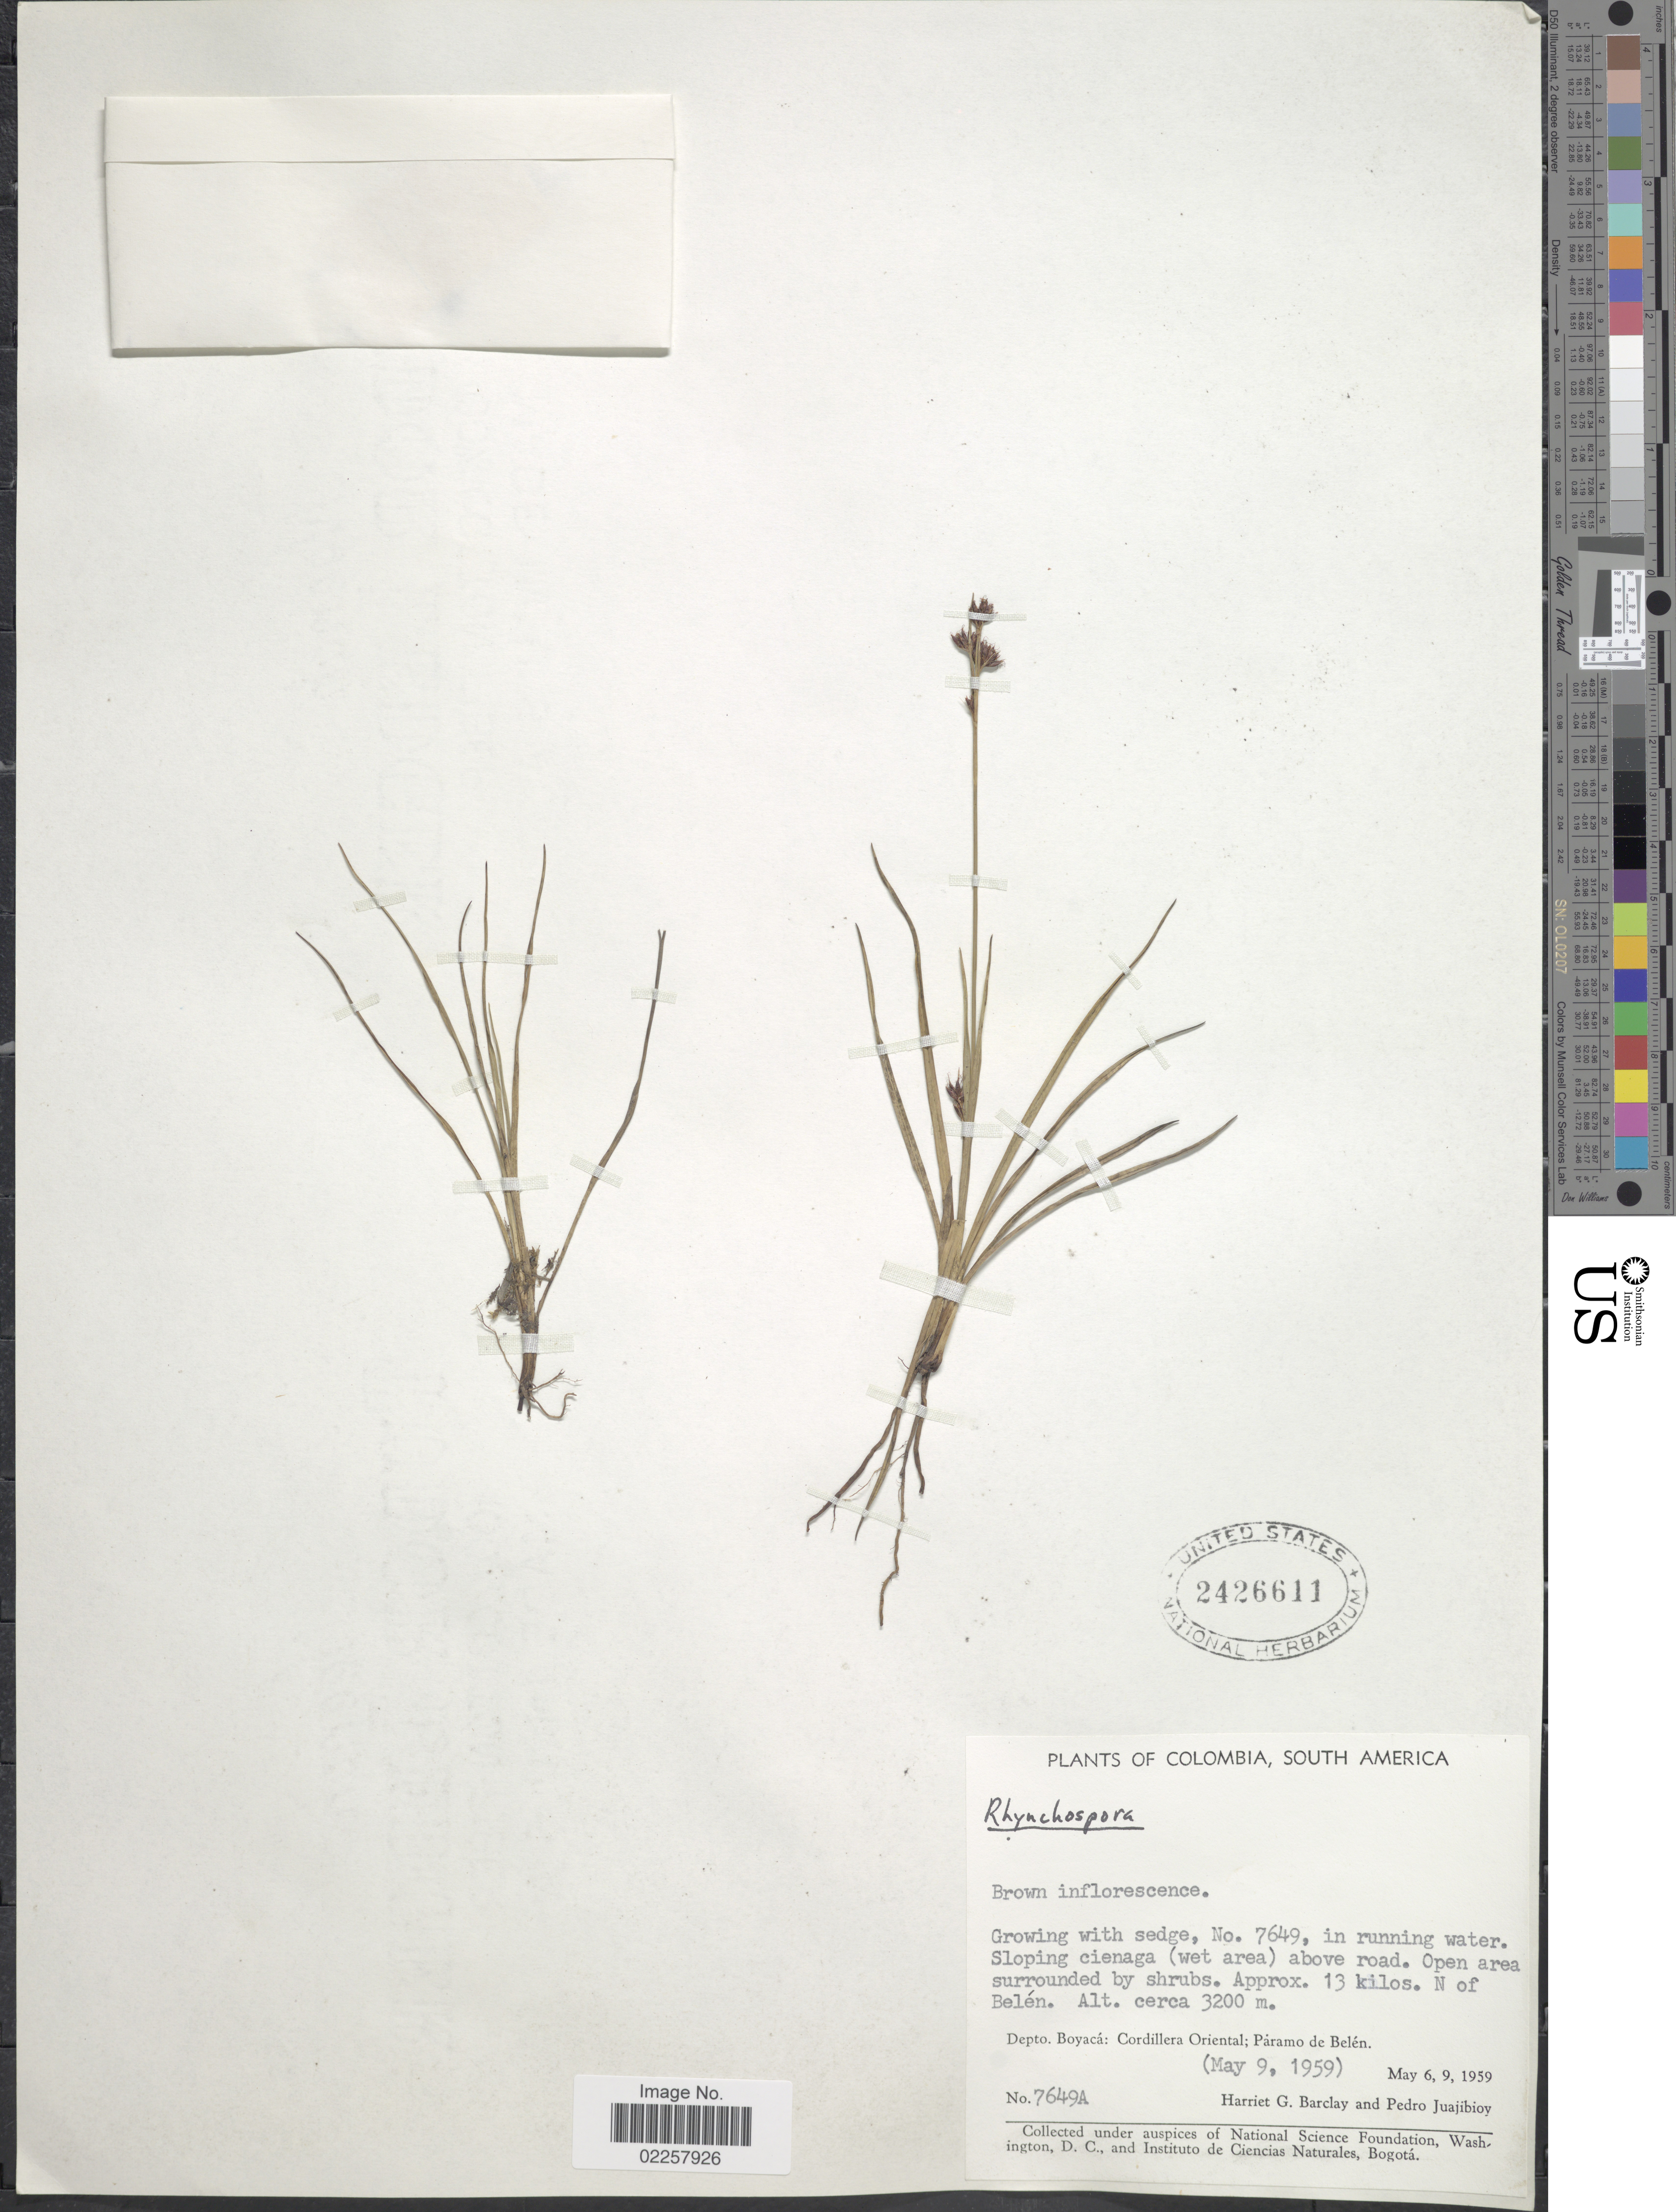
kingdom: Plantae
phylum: Tracheophyta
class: Liliopsida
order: Poales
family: Cyperaceae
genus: Rhynchospora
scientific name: Rhynchospora sp.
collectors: H. G. Barclay & P. Juajibioy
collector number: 7649A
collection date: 1959-05-09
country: Colombia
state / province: Boyacá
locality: Depto. Bpyaca: Cordillera Oriental: Paramo de Belen, Approx. 13 kilos. N of Belen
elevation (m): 3200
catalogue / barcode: US 2426611